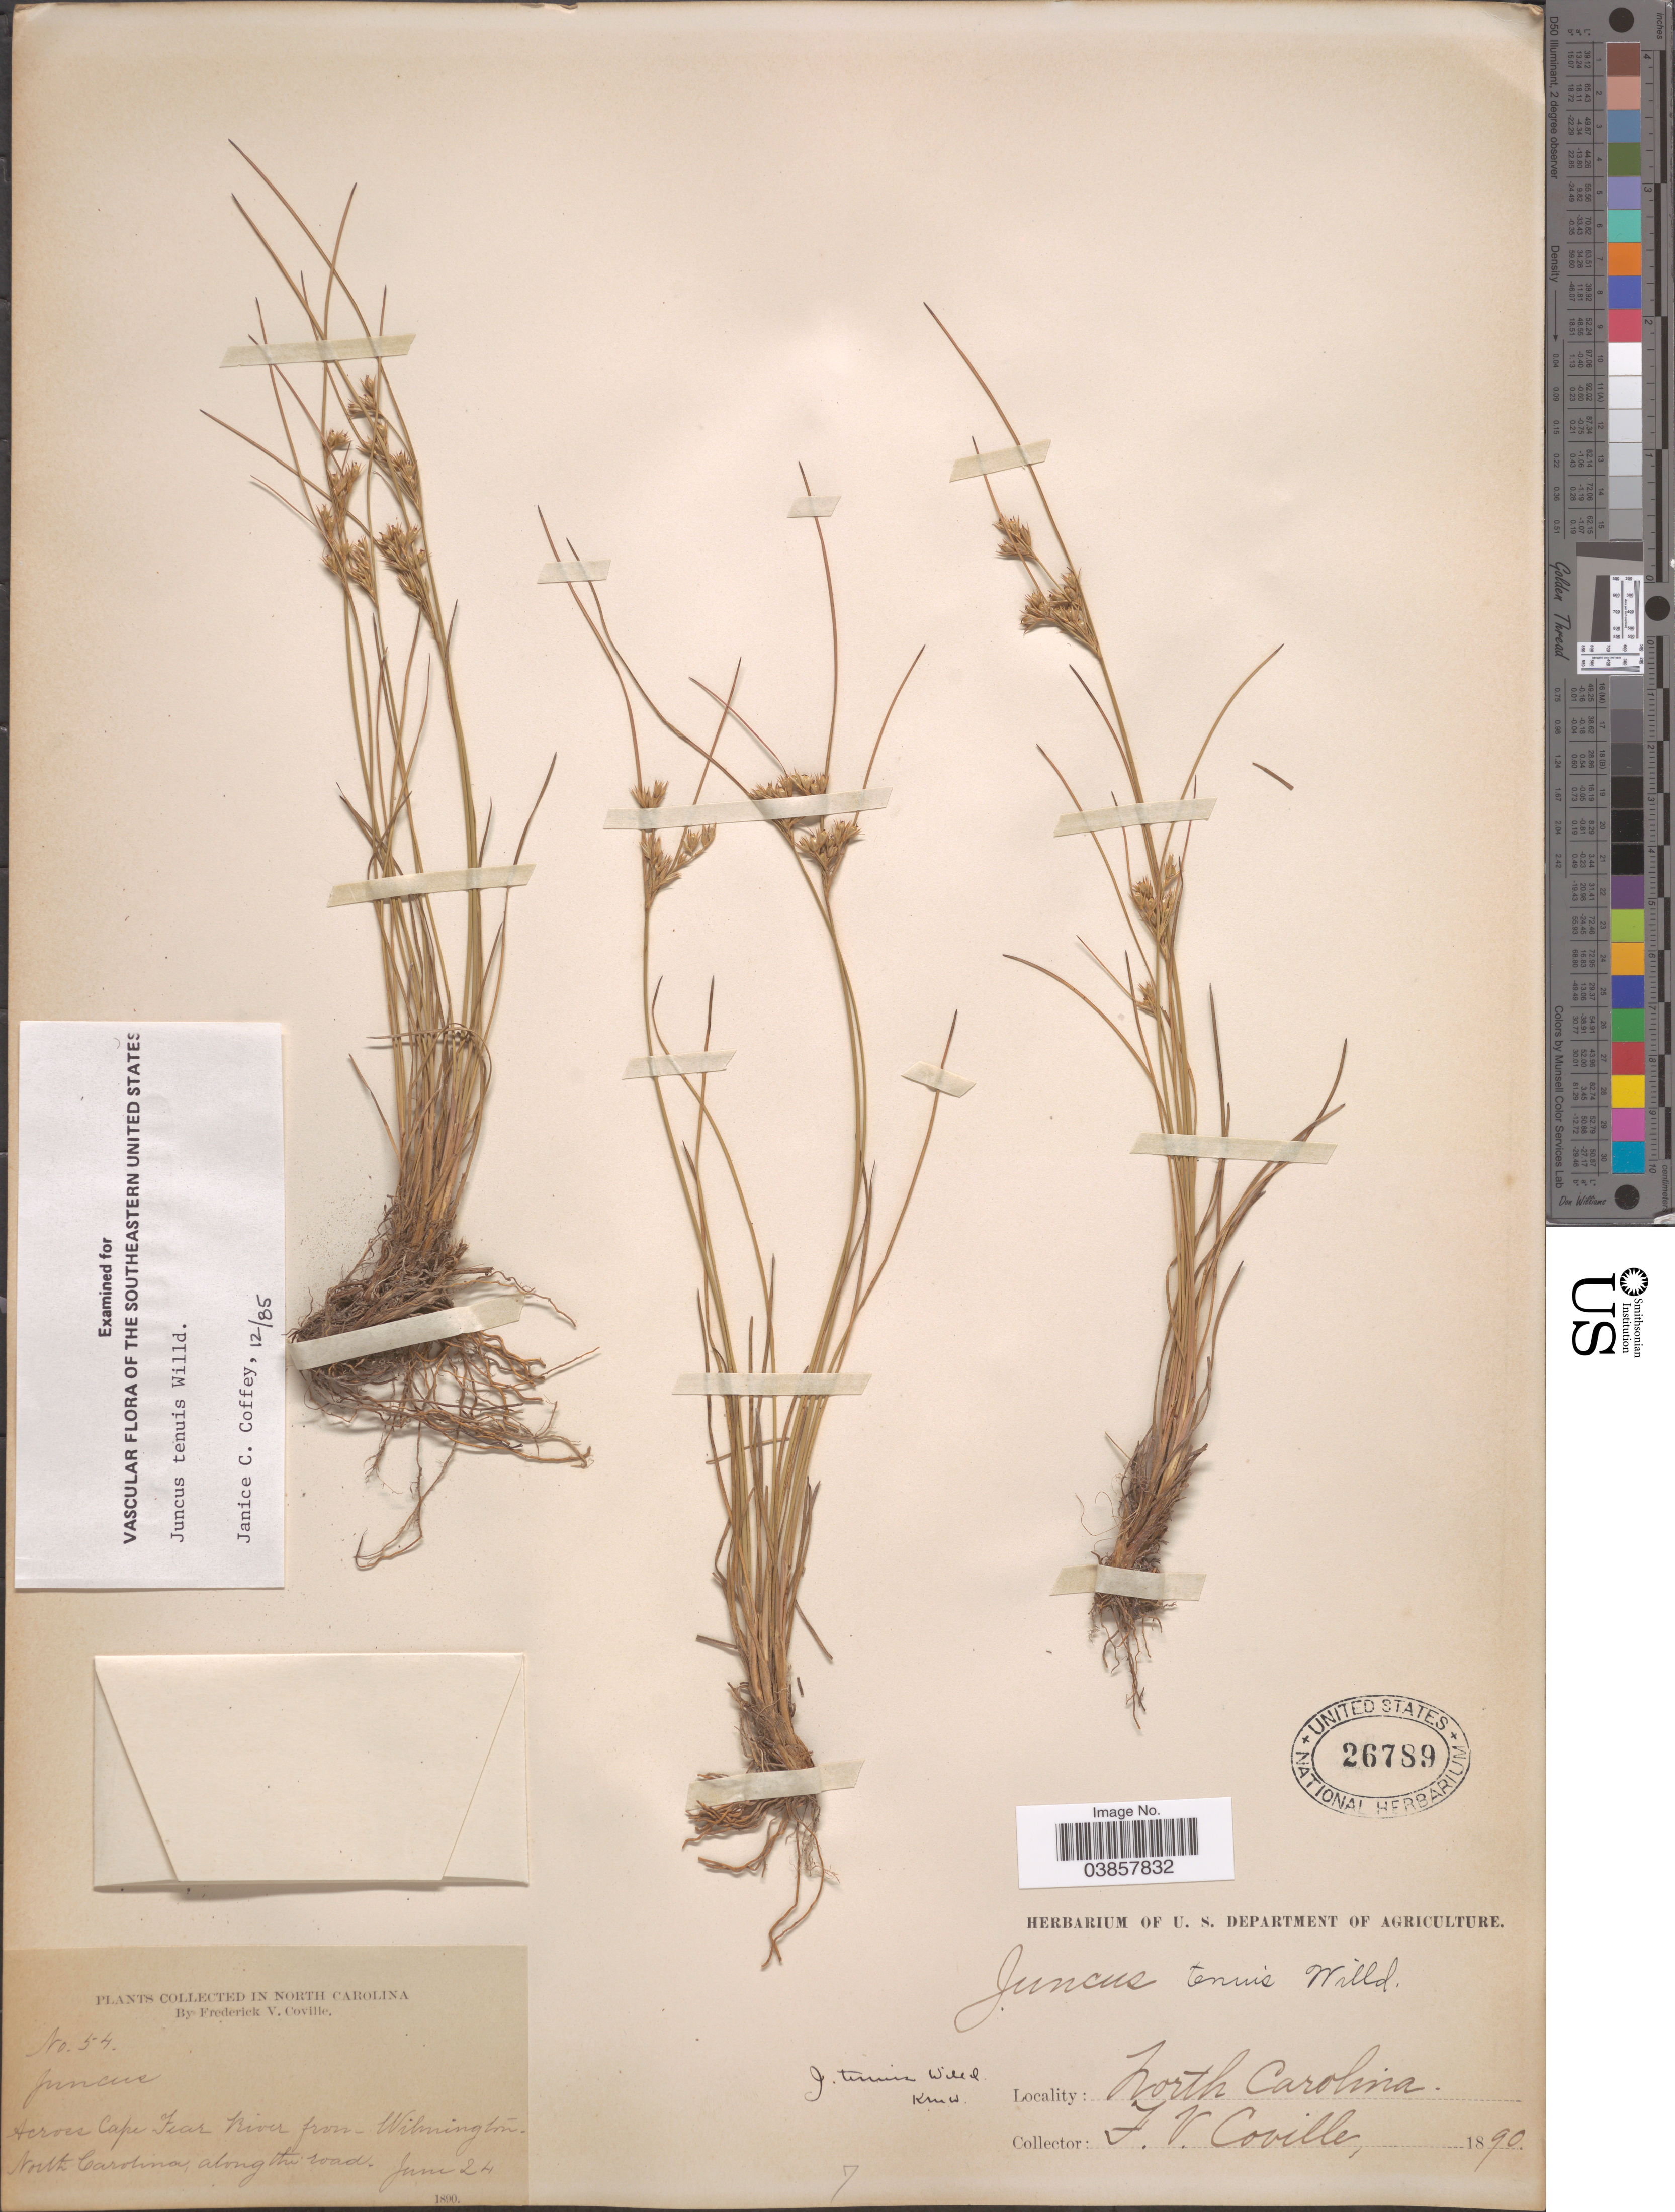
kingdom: Plantae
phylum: Tracheophyta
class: Liliopsida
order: Poales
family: Juncaceae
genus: Juncus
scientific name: Juncus tenuis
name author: Willd.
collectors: F. V. Coville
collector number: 54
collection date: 1890-06-24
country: United States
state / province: North Carolina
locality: Across Cape Fear River from Wilmington, along the road.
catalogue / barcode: US 26789